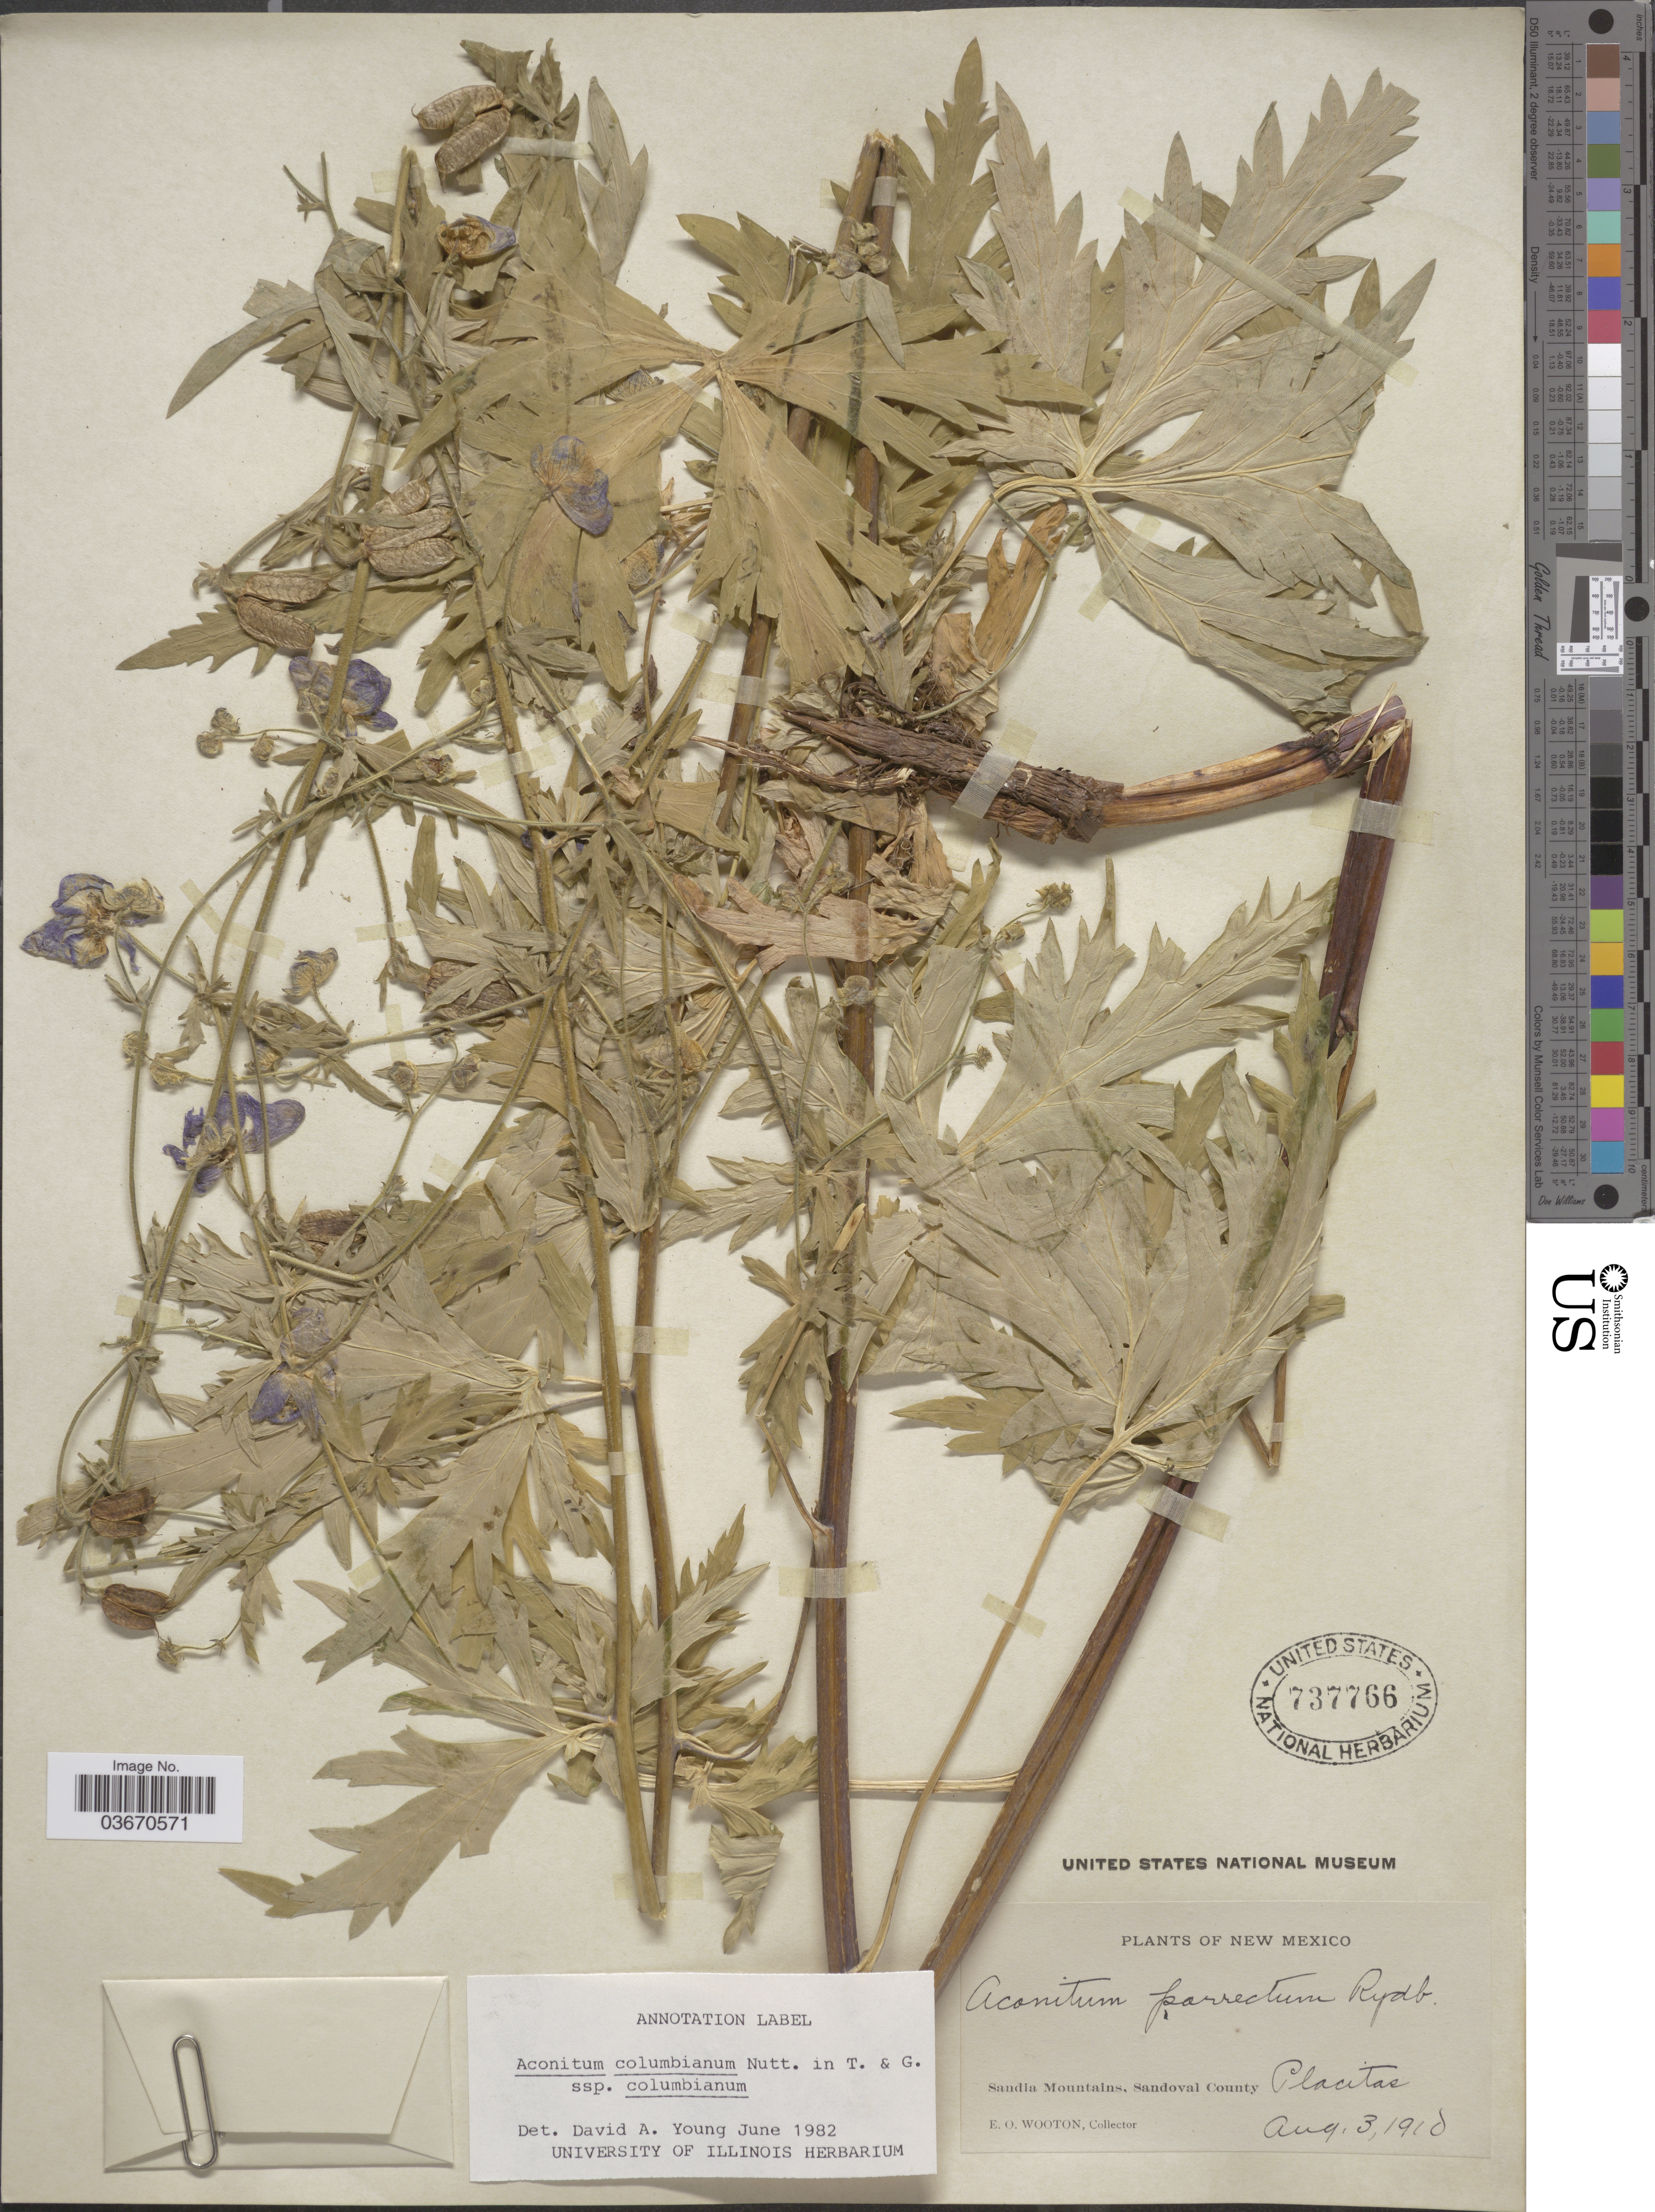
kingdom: Plantae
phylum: Tracheophyta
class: Magnoliopsida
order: Ranunculales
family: Ranunculaceae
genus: Aconitum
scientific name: Aconitum columbianum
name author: Nutt.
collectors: E. O. Wooton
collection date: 1910-08-03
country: United States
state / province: New Mexico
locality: Sandia Mountains, Sandoval County. Placitas.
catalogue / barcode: US 737766